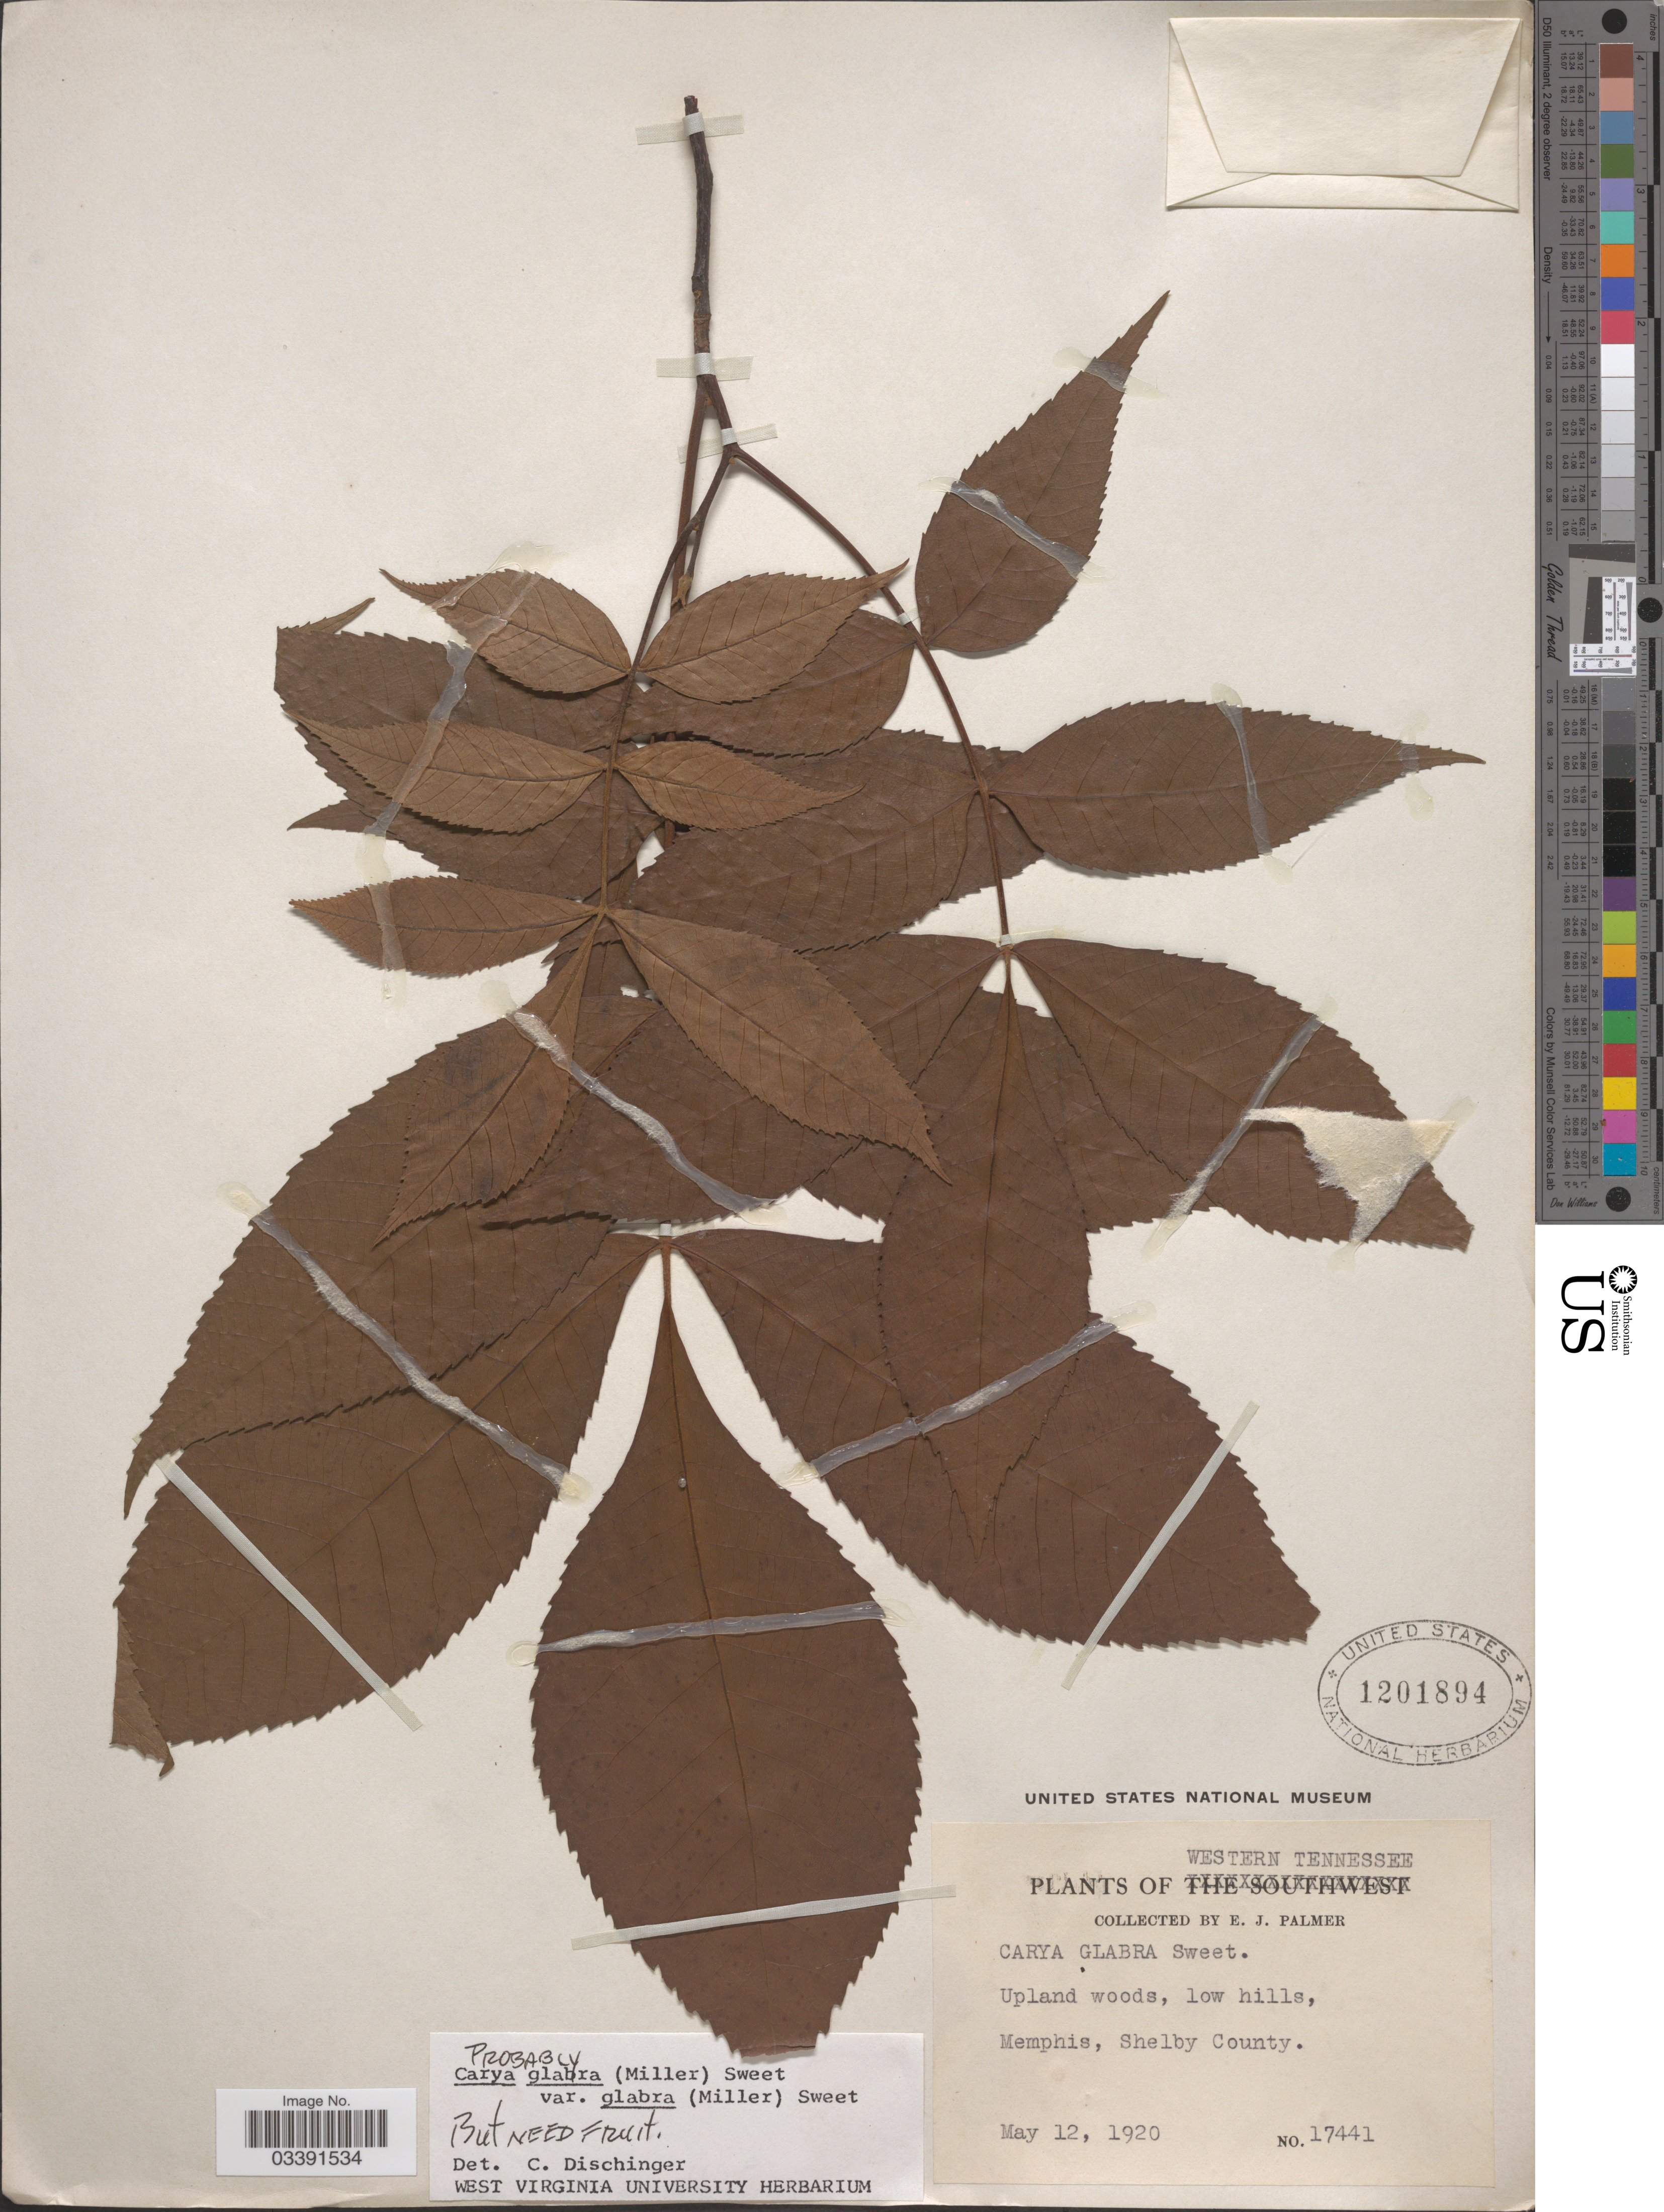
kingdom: Plantae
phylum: Tracheophyta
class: Magnoliopsida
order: Fagales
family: Juglandaceae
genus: Carya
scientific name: Carya glabra var. glabra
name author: (Mill.) Sweet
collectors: E. J. Palmer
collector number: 17441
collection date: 1920-05-12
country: United States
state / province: Tennessee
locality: Western Tennessee. Memphis, Shelby County.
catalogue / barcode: US 1201894